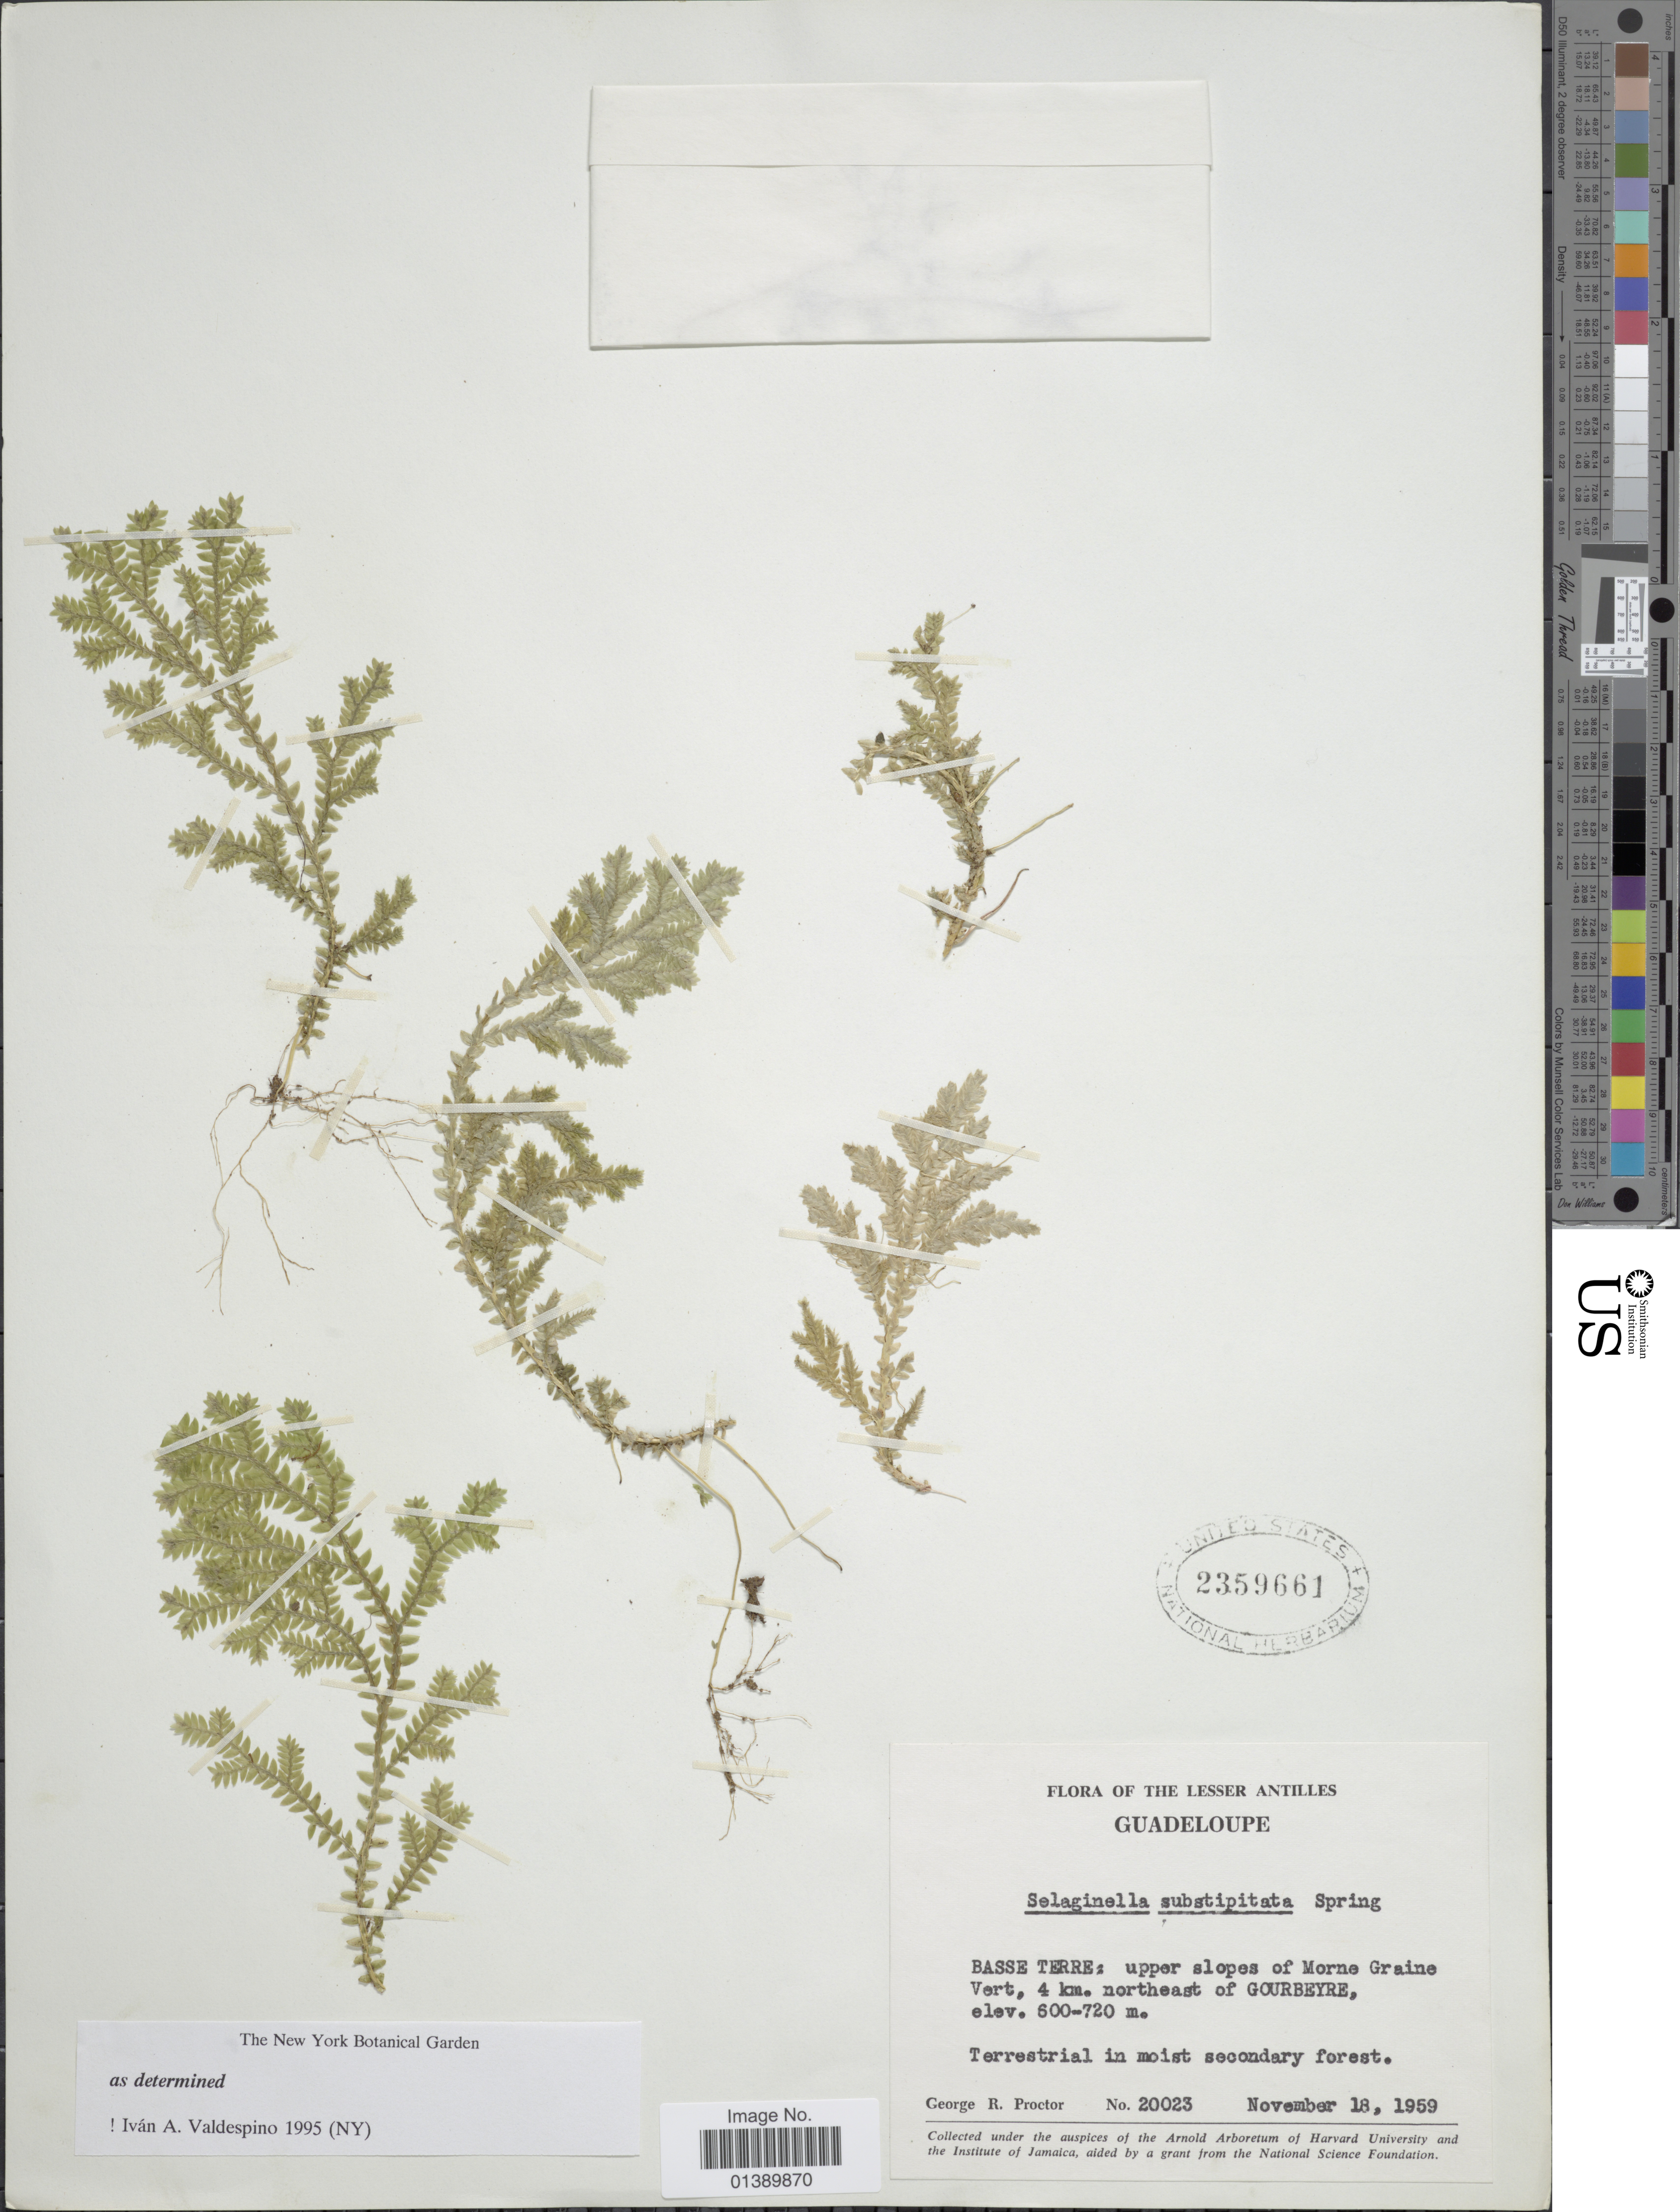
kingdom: Plantae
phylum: Tracheophyta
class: Lycopodiopsida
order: Selaginellales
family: Selaginellaceae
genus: Selaginella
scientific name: Selaginella substipitata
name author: Spring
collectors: G. R. Proctor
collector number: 20023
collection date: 1959-11-18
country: Guadeloupe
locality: Basse Terre: upper slopes of Morne Graine vert, 4 km. northeast of Gourbeyre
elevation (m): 600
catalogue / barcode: US 2359661